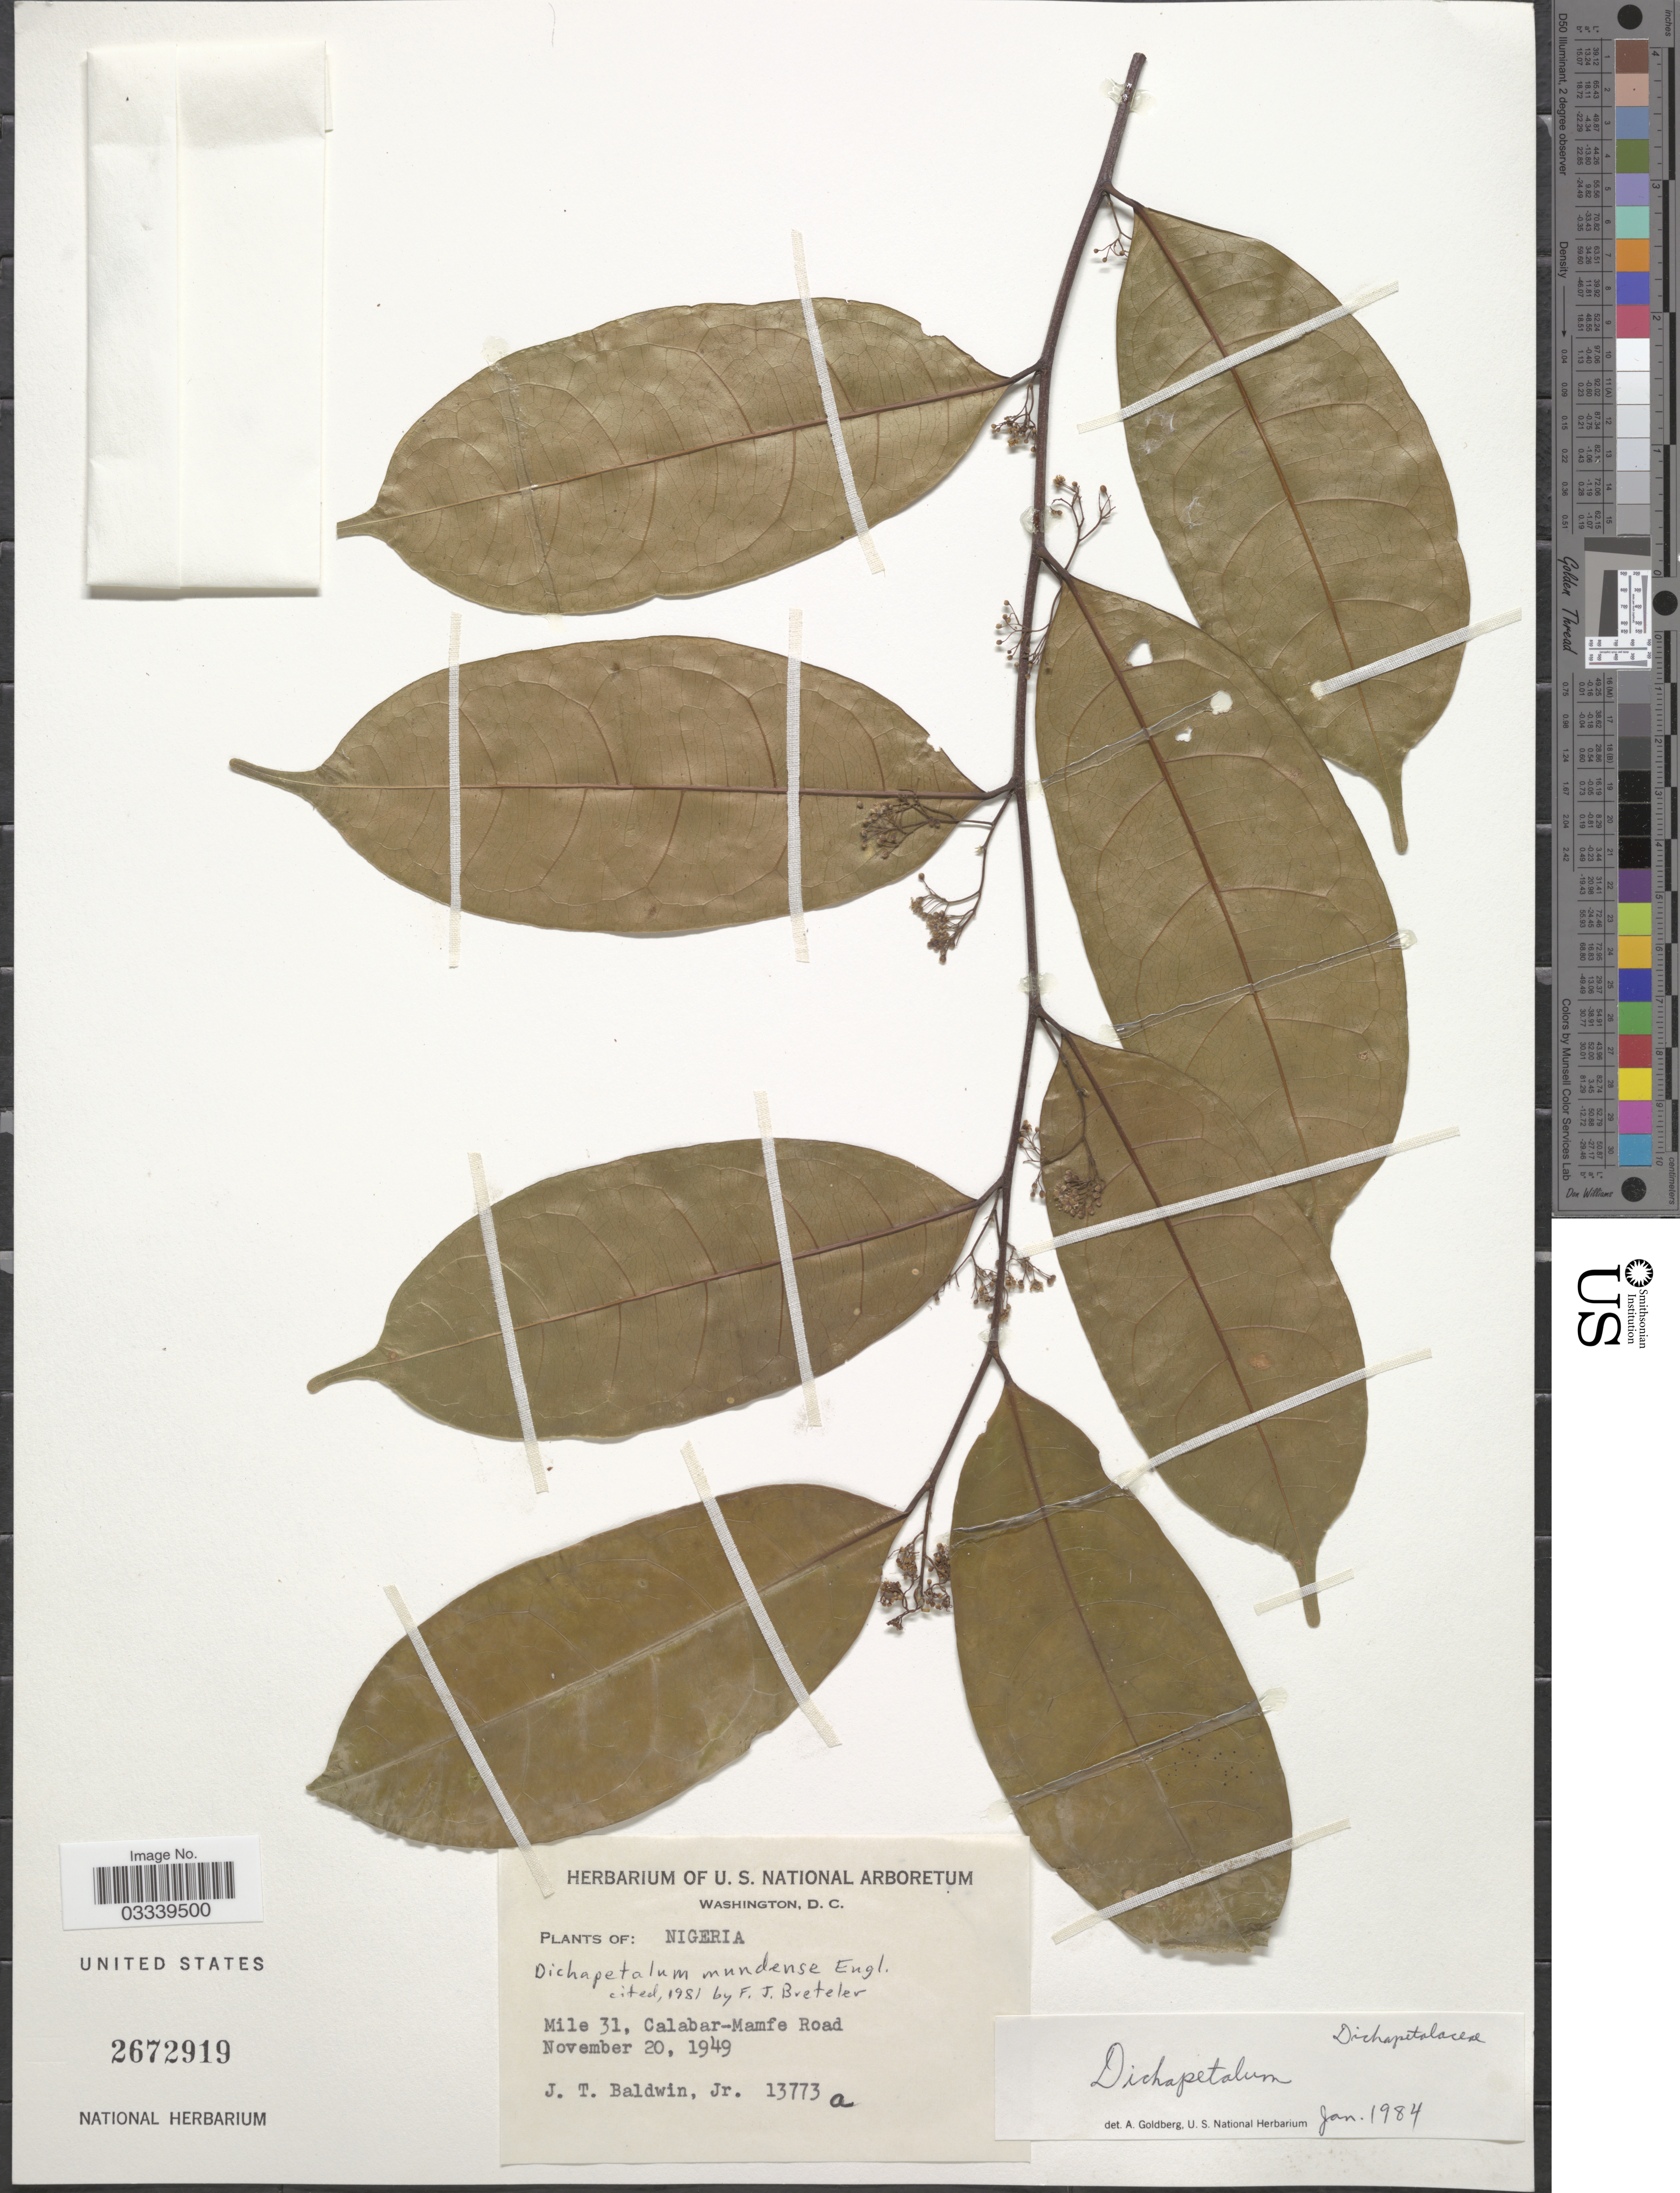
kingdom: Plantae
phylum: Tracheophyta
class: Magnoliopsida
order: Malpighiales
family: Dichapetalaceae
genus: Dichapetalum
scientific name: Dichapetalum mundense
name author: Engl.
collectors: J. T. Baldwin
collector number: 13773a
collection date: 1949-11-20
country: Nigeria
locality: Mile 31, Calabar-Mamfe Road.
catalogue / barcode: US 2672919